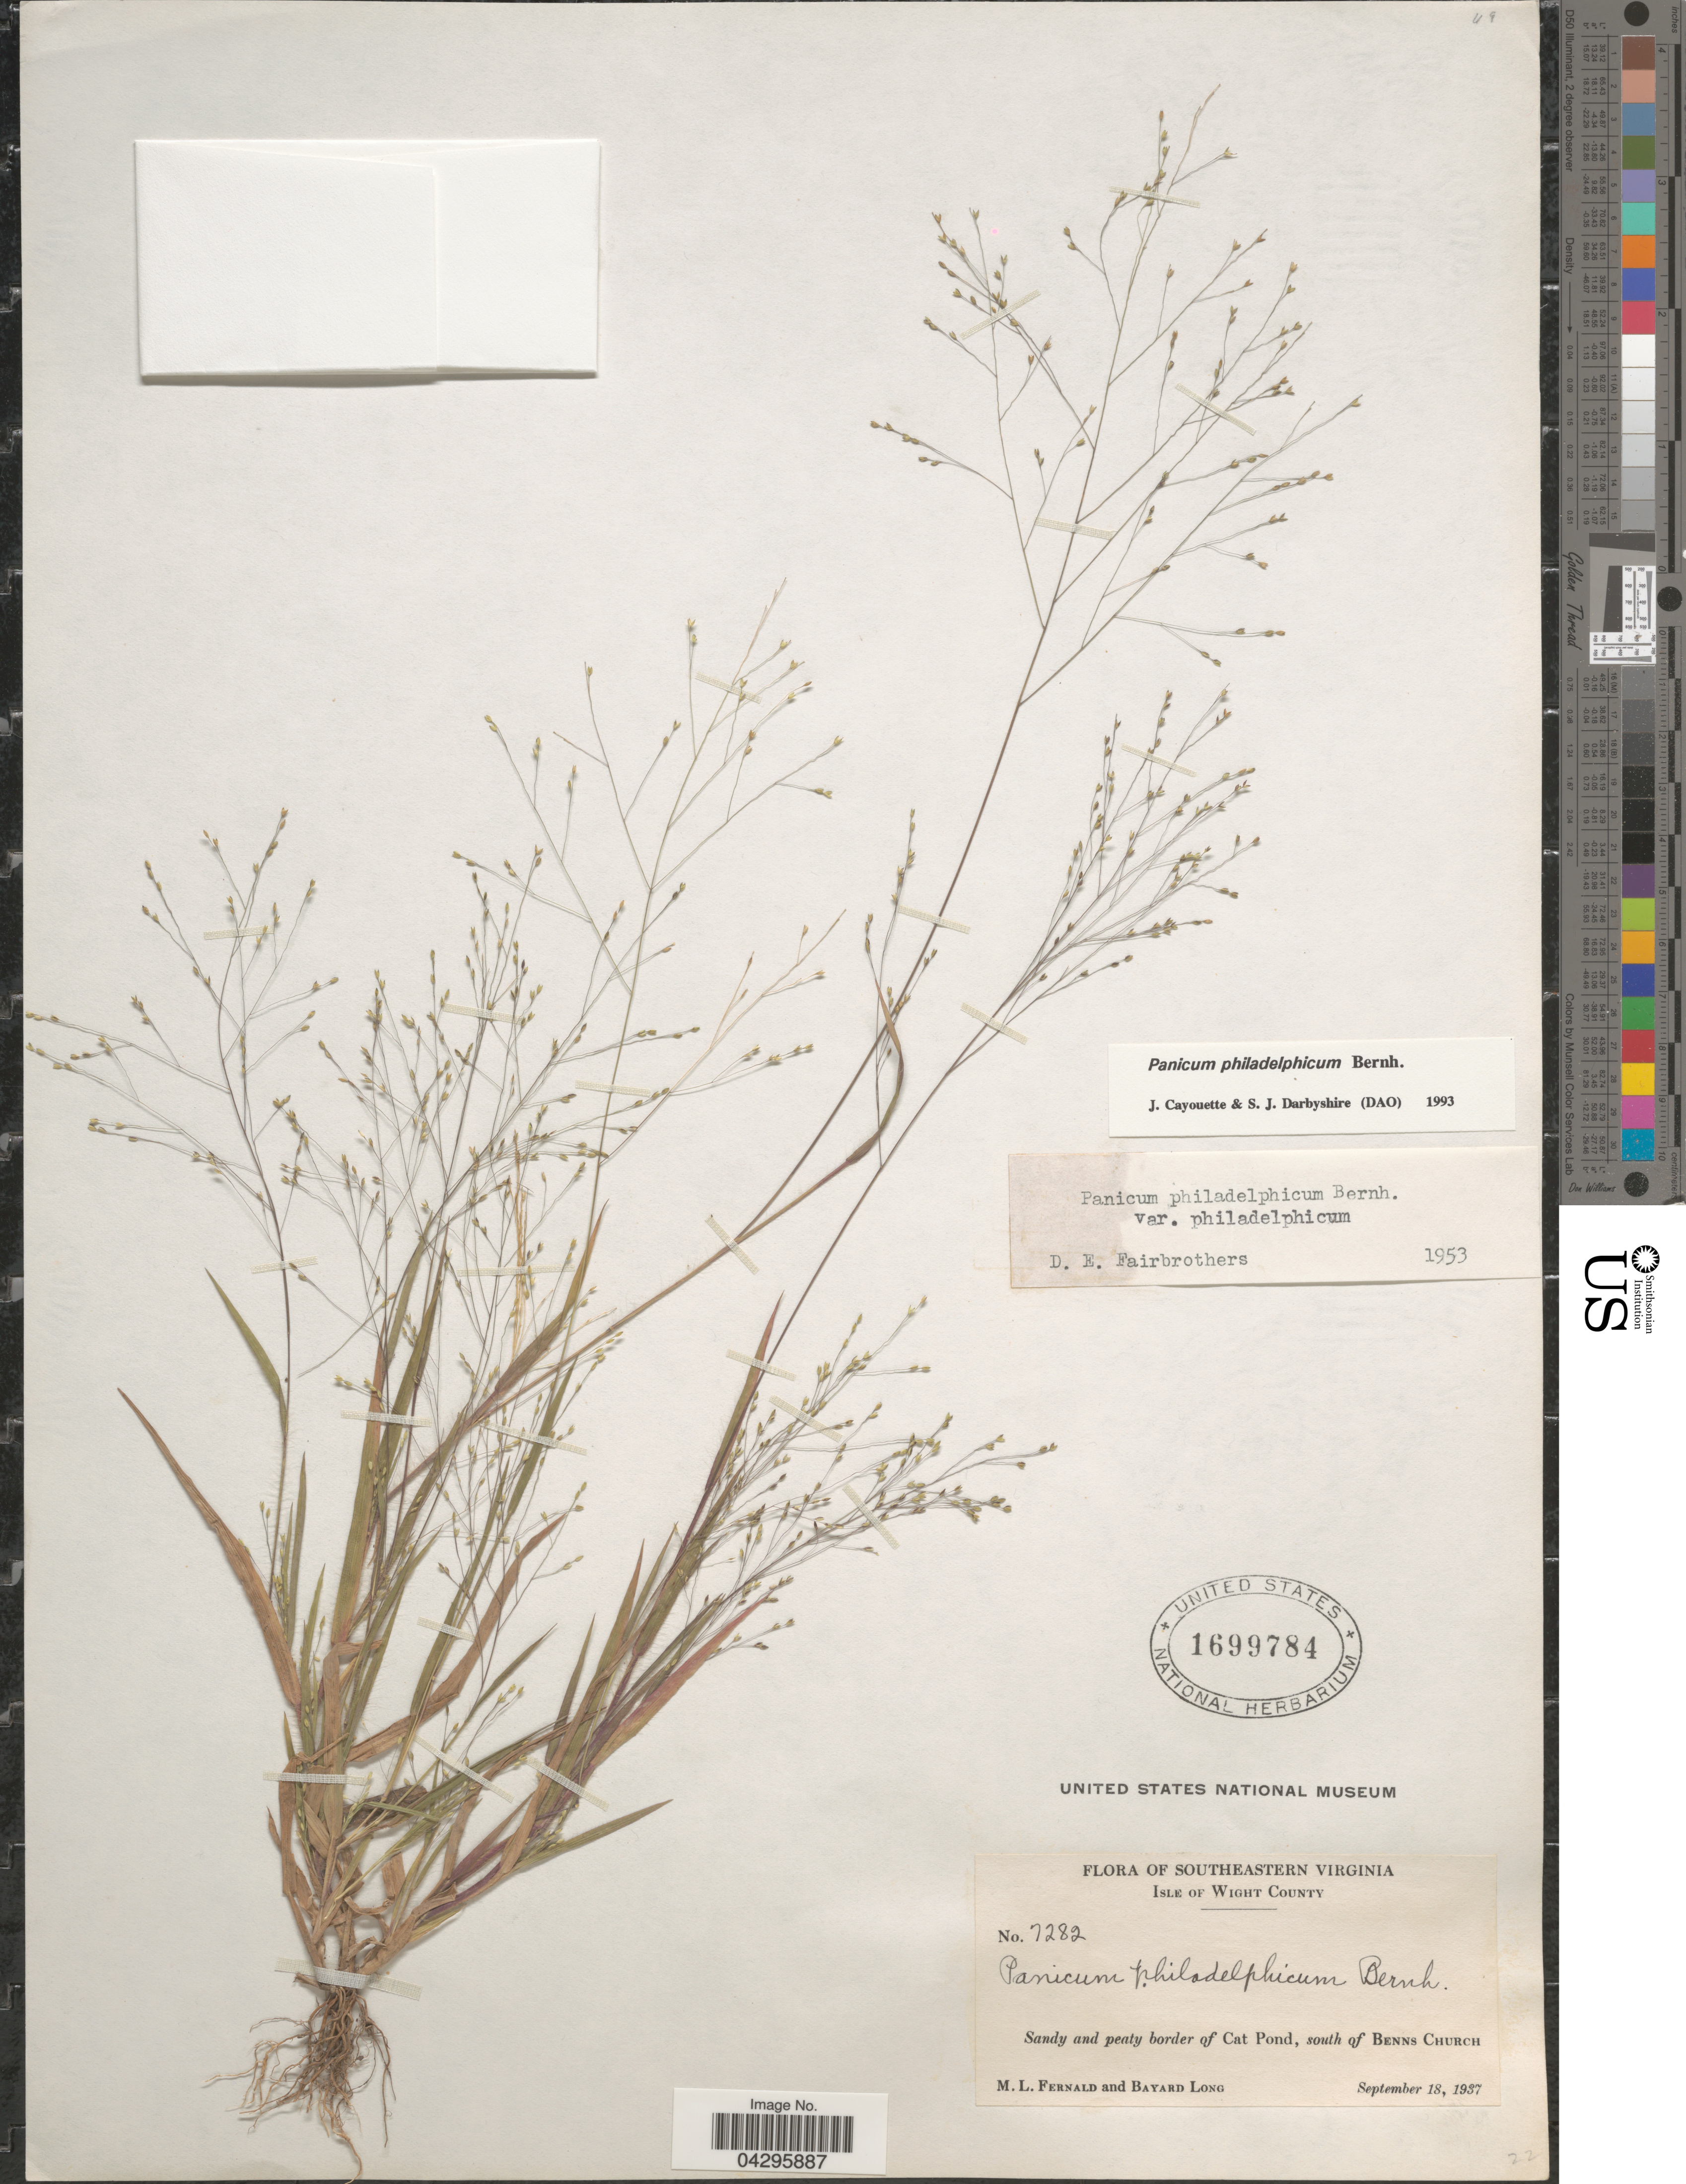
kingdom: Plantae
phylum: Tracheophyta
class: Liliopsida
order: Poales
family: Poaceae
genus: Panicum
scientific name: Panicum philadelphicum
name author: Bernh. ex Trin.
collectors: M. L. Fernald & B. Long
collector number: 7282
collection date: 1937-09-18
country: United States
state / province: Virginia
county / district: Isle of Wight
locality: Southeastern Virginia. Isle of Wight County. Sandy and peaty border of Cat Pond, south of Benns Church.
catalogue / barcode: US 1699784